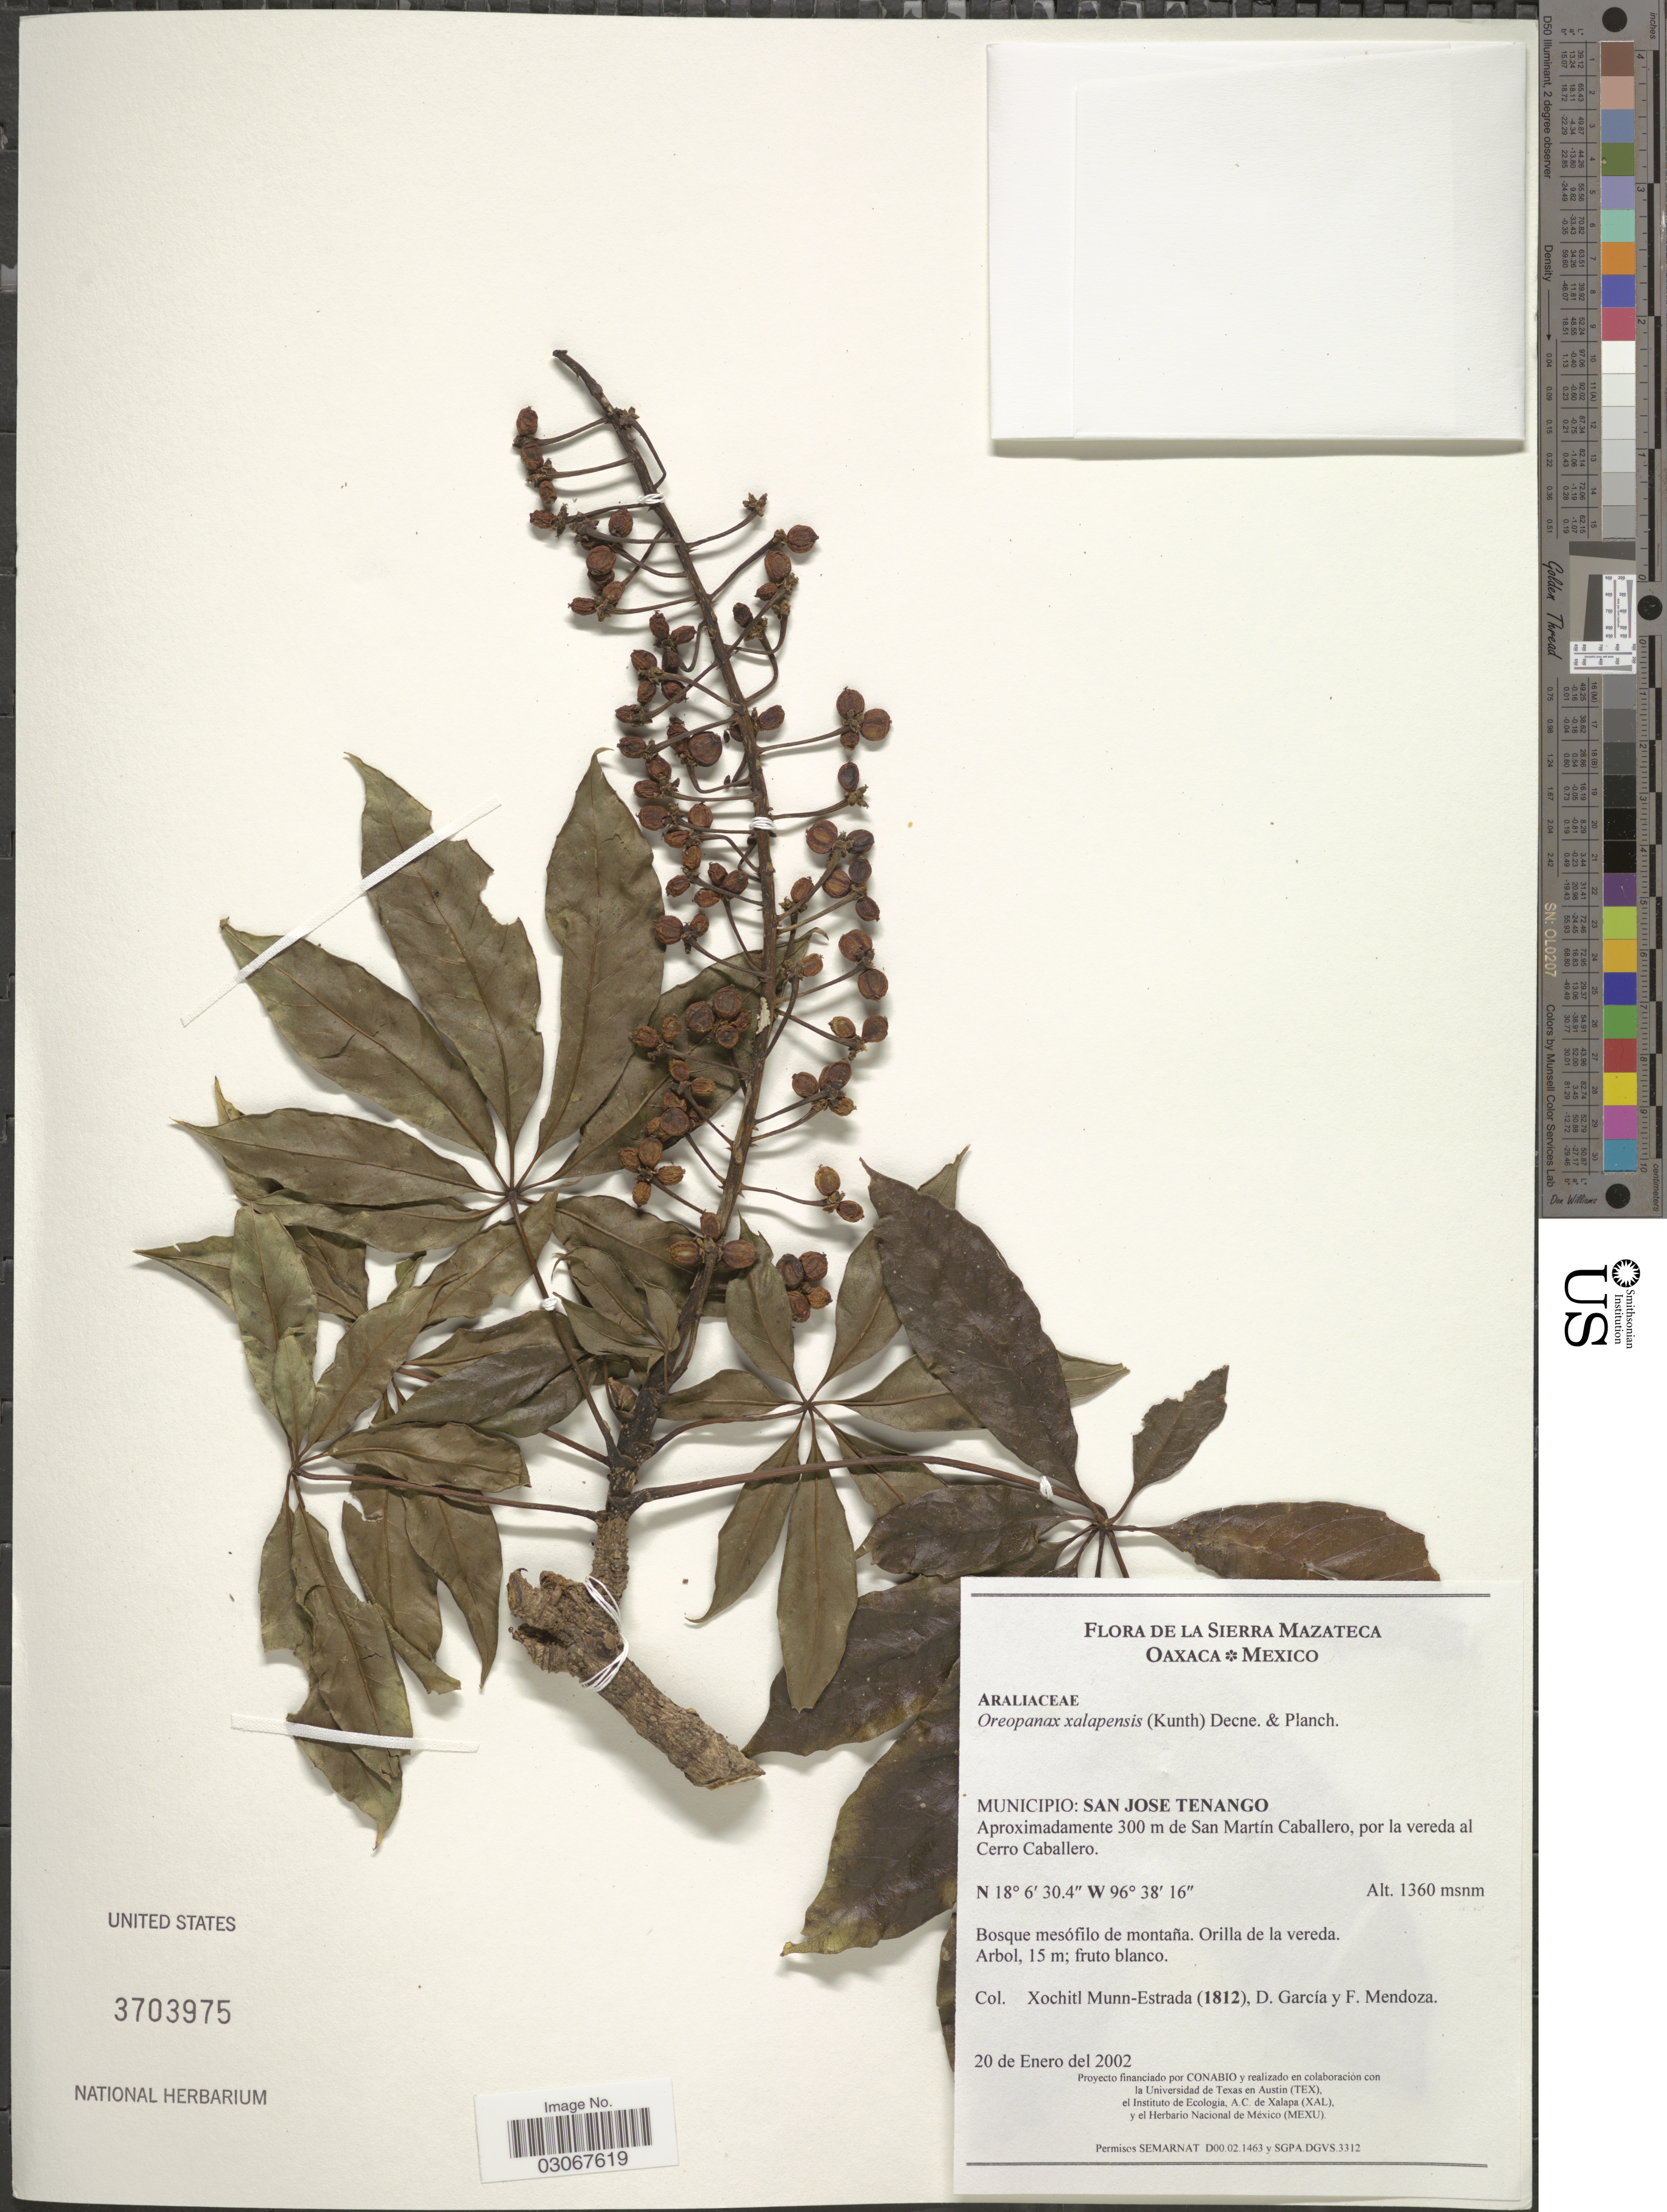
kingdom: Plantae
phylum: Tracheophyta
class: Magnoliopsida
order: Apiales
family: Araliaceae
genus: Oreopanax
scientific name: Oreopanax xalapensis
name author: (Kunth) Decne. & Planch.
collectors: X. Munn-Estrada, D. Garcia & F. Mendoza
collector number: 1812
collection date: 2002-01-20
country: Mexico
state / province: Oaxaca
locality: Municipio: San Jose Tenango Aproximadamente 300 m de San Martín Caballero, por la vereda al Cerro Caballero.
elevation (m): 1360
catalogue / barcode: US 3703975